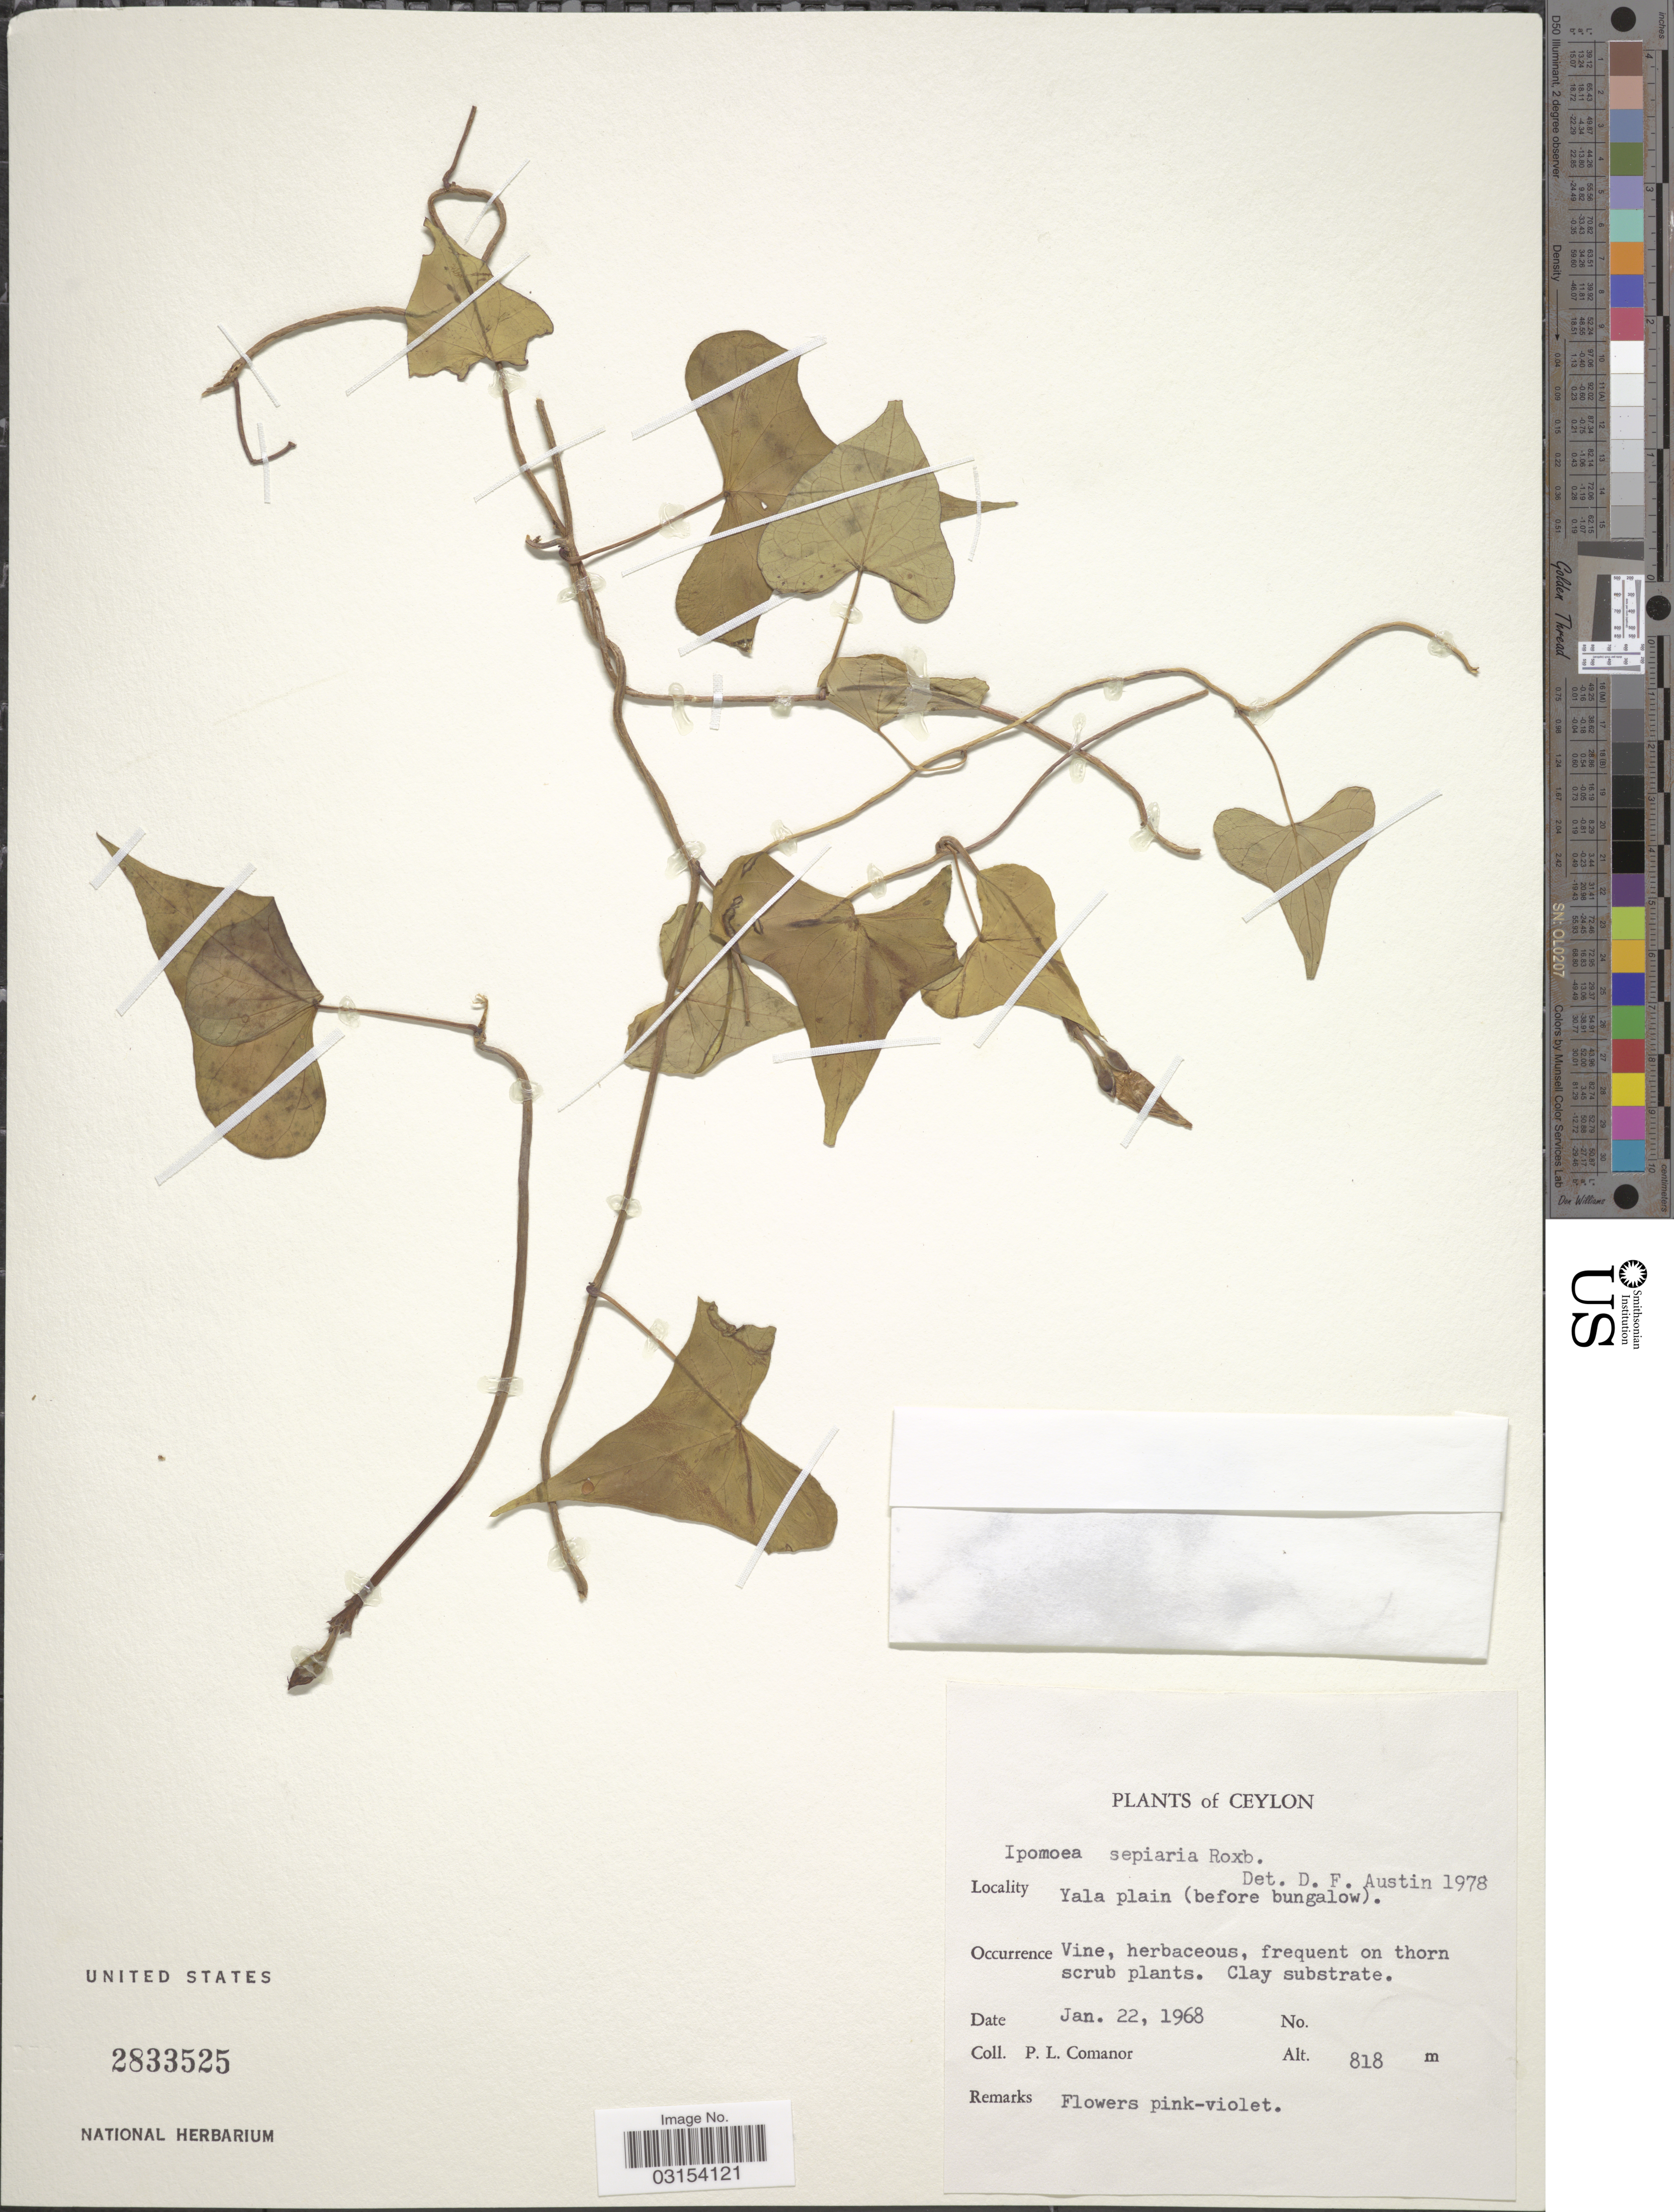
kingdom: Plantae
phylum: Tracheophyta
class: Magnoliopsida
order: Solanales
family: Convolvulaceae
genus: Ipomoea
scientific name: Ipomoea sepiaria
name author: Koenig ex Roxb.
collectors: P. Comanor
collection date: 1968-01-22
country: Sri Lanka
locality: Ceylon, Yala plain (before bungalow).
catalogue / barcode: US 2833525